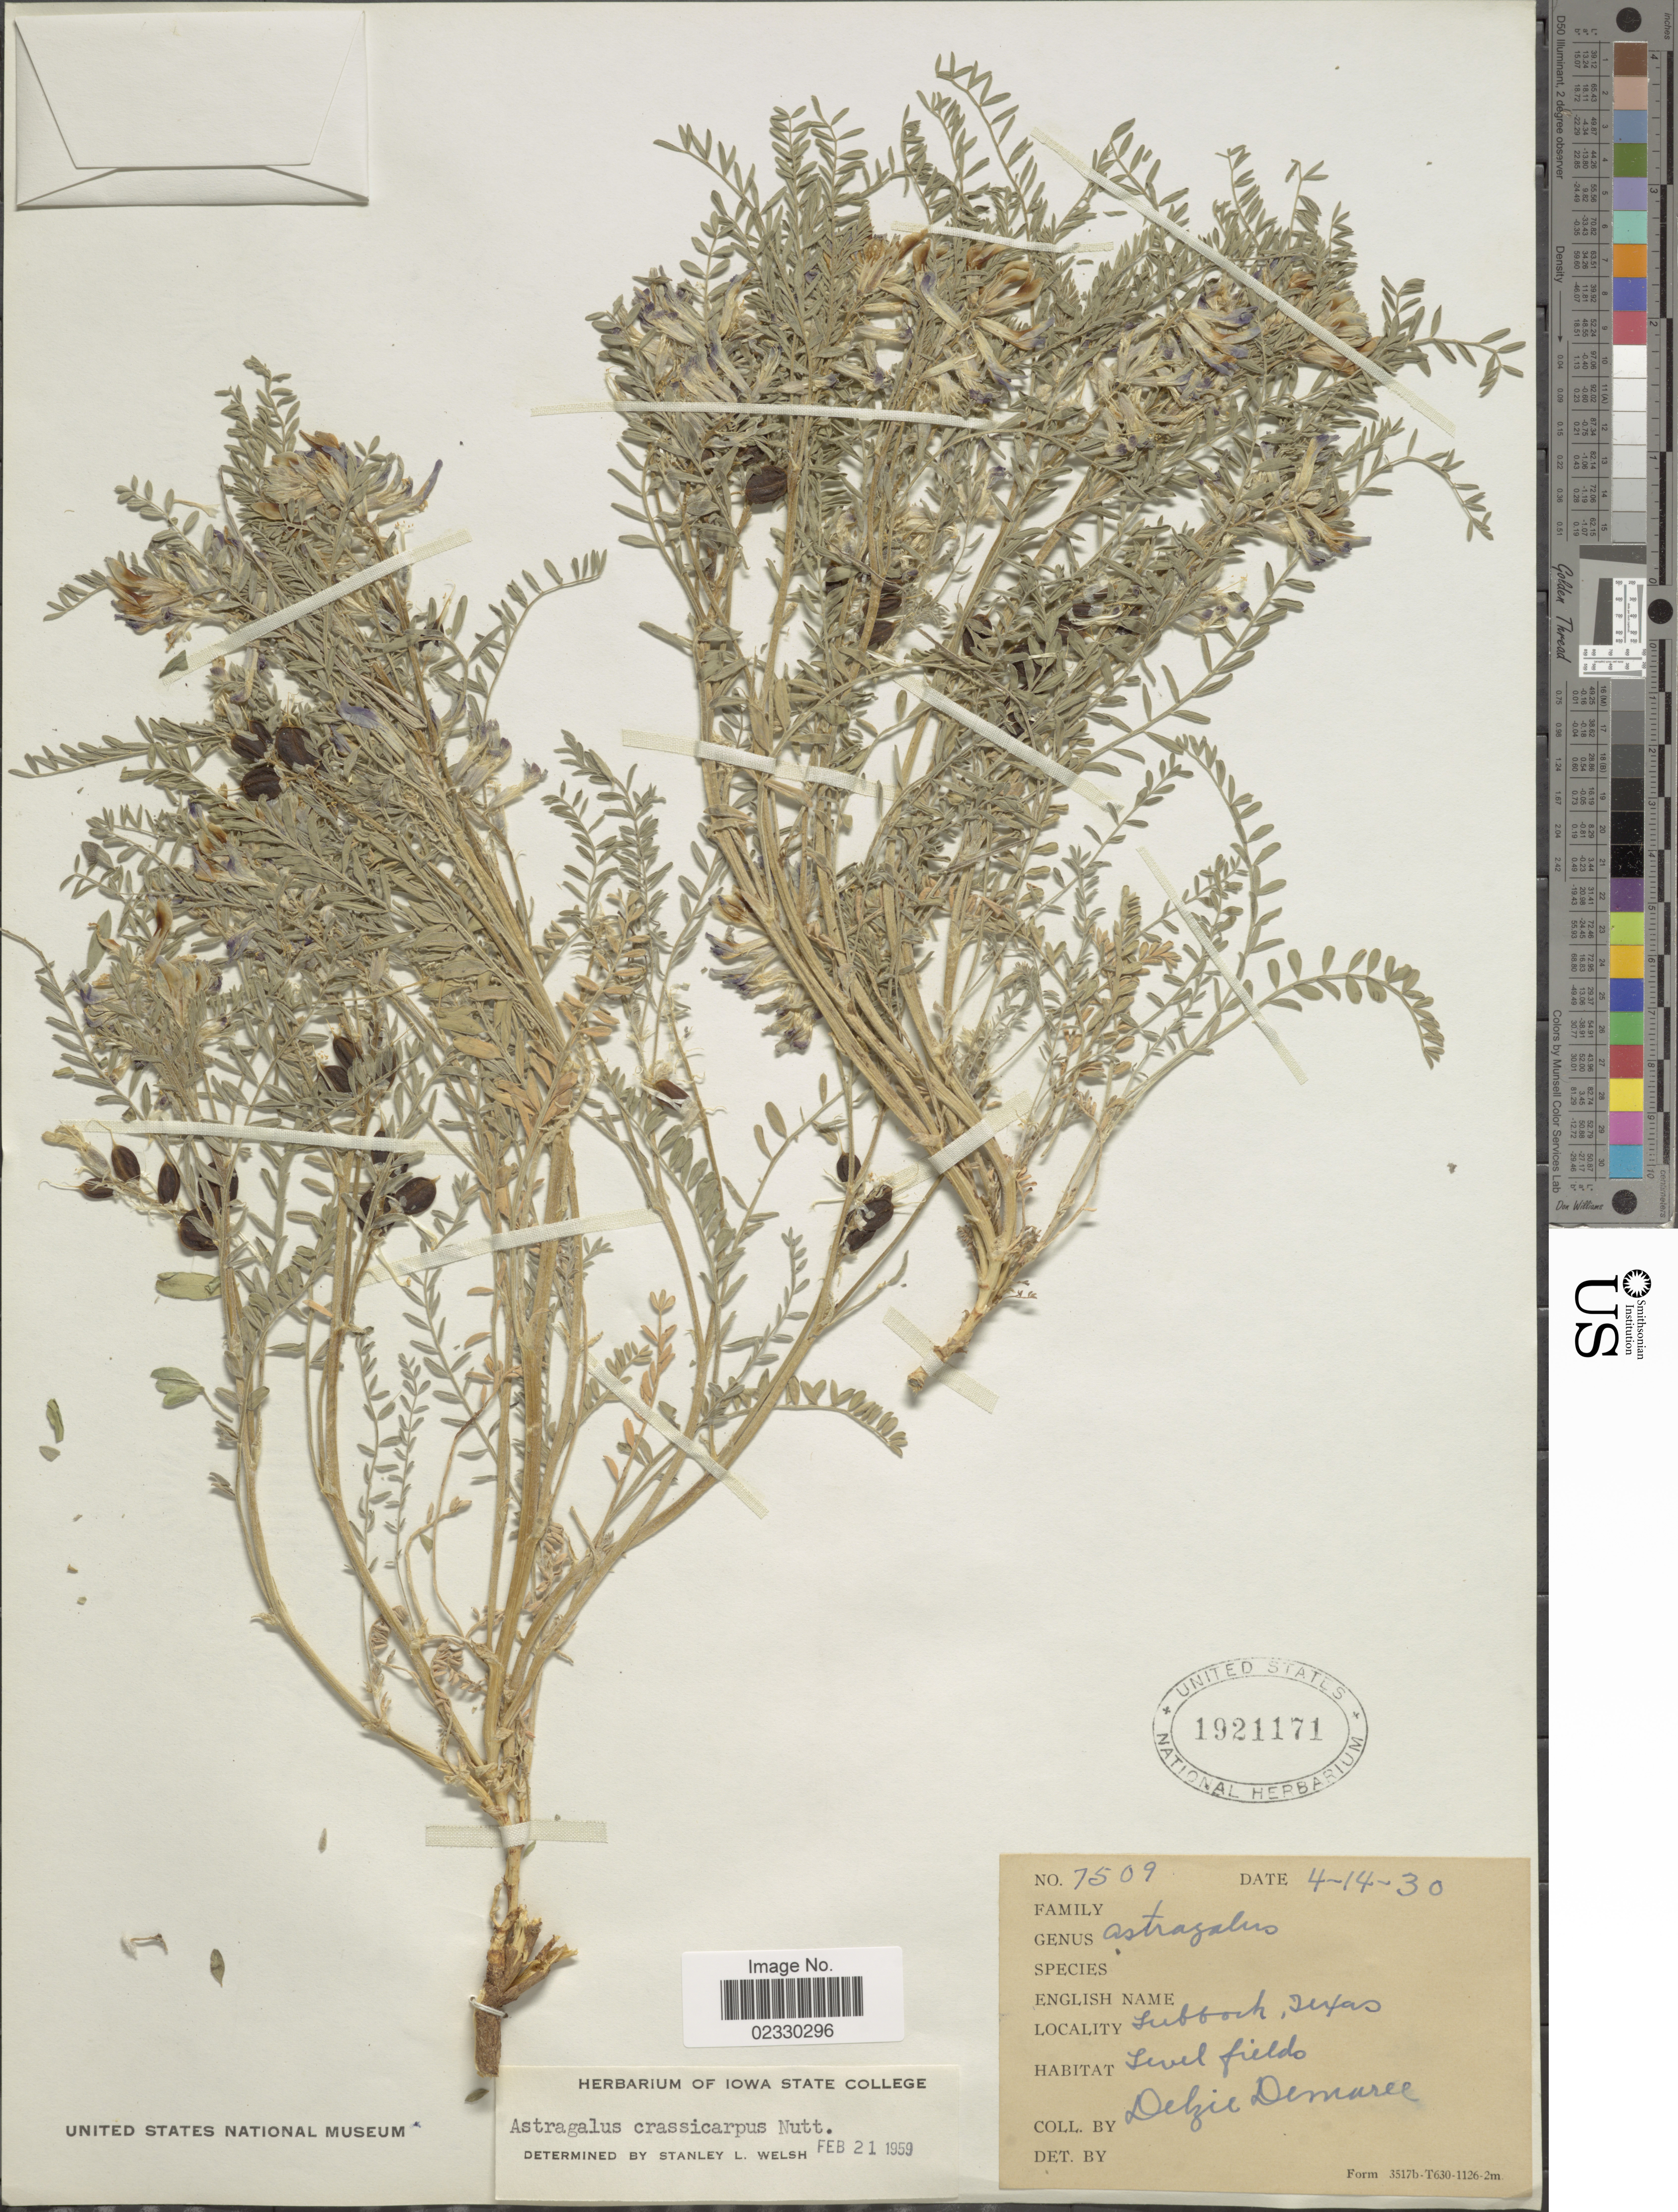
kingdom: Plantae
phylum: Tracheophyta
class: Magnoliopsida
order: Fabales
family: Fabaceae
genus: Astragalus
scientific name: Astragalus crassicarpus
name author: Nutt.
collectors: D. Demaree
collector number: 7509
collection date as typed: Transcribed d/m/y: 14/4/30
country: United States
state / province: Texas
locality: Lubbock, level fields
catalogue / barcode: US 1921171